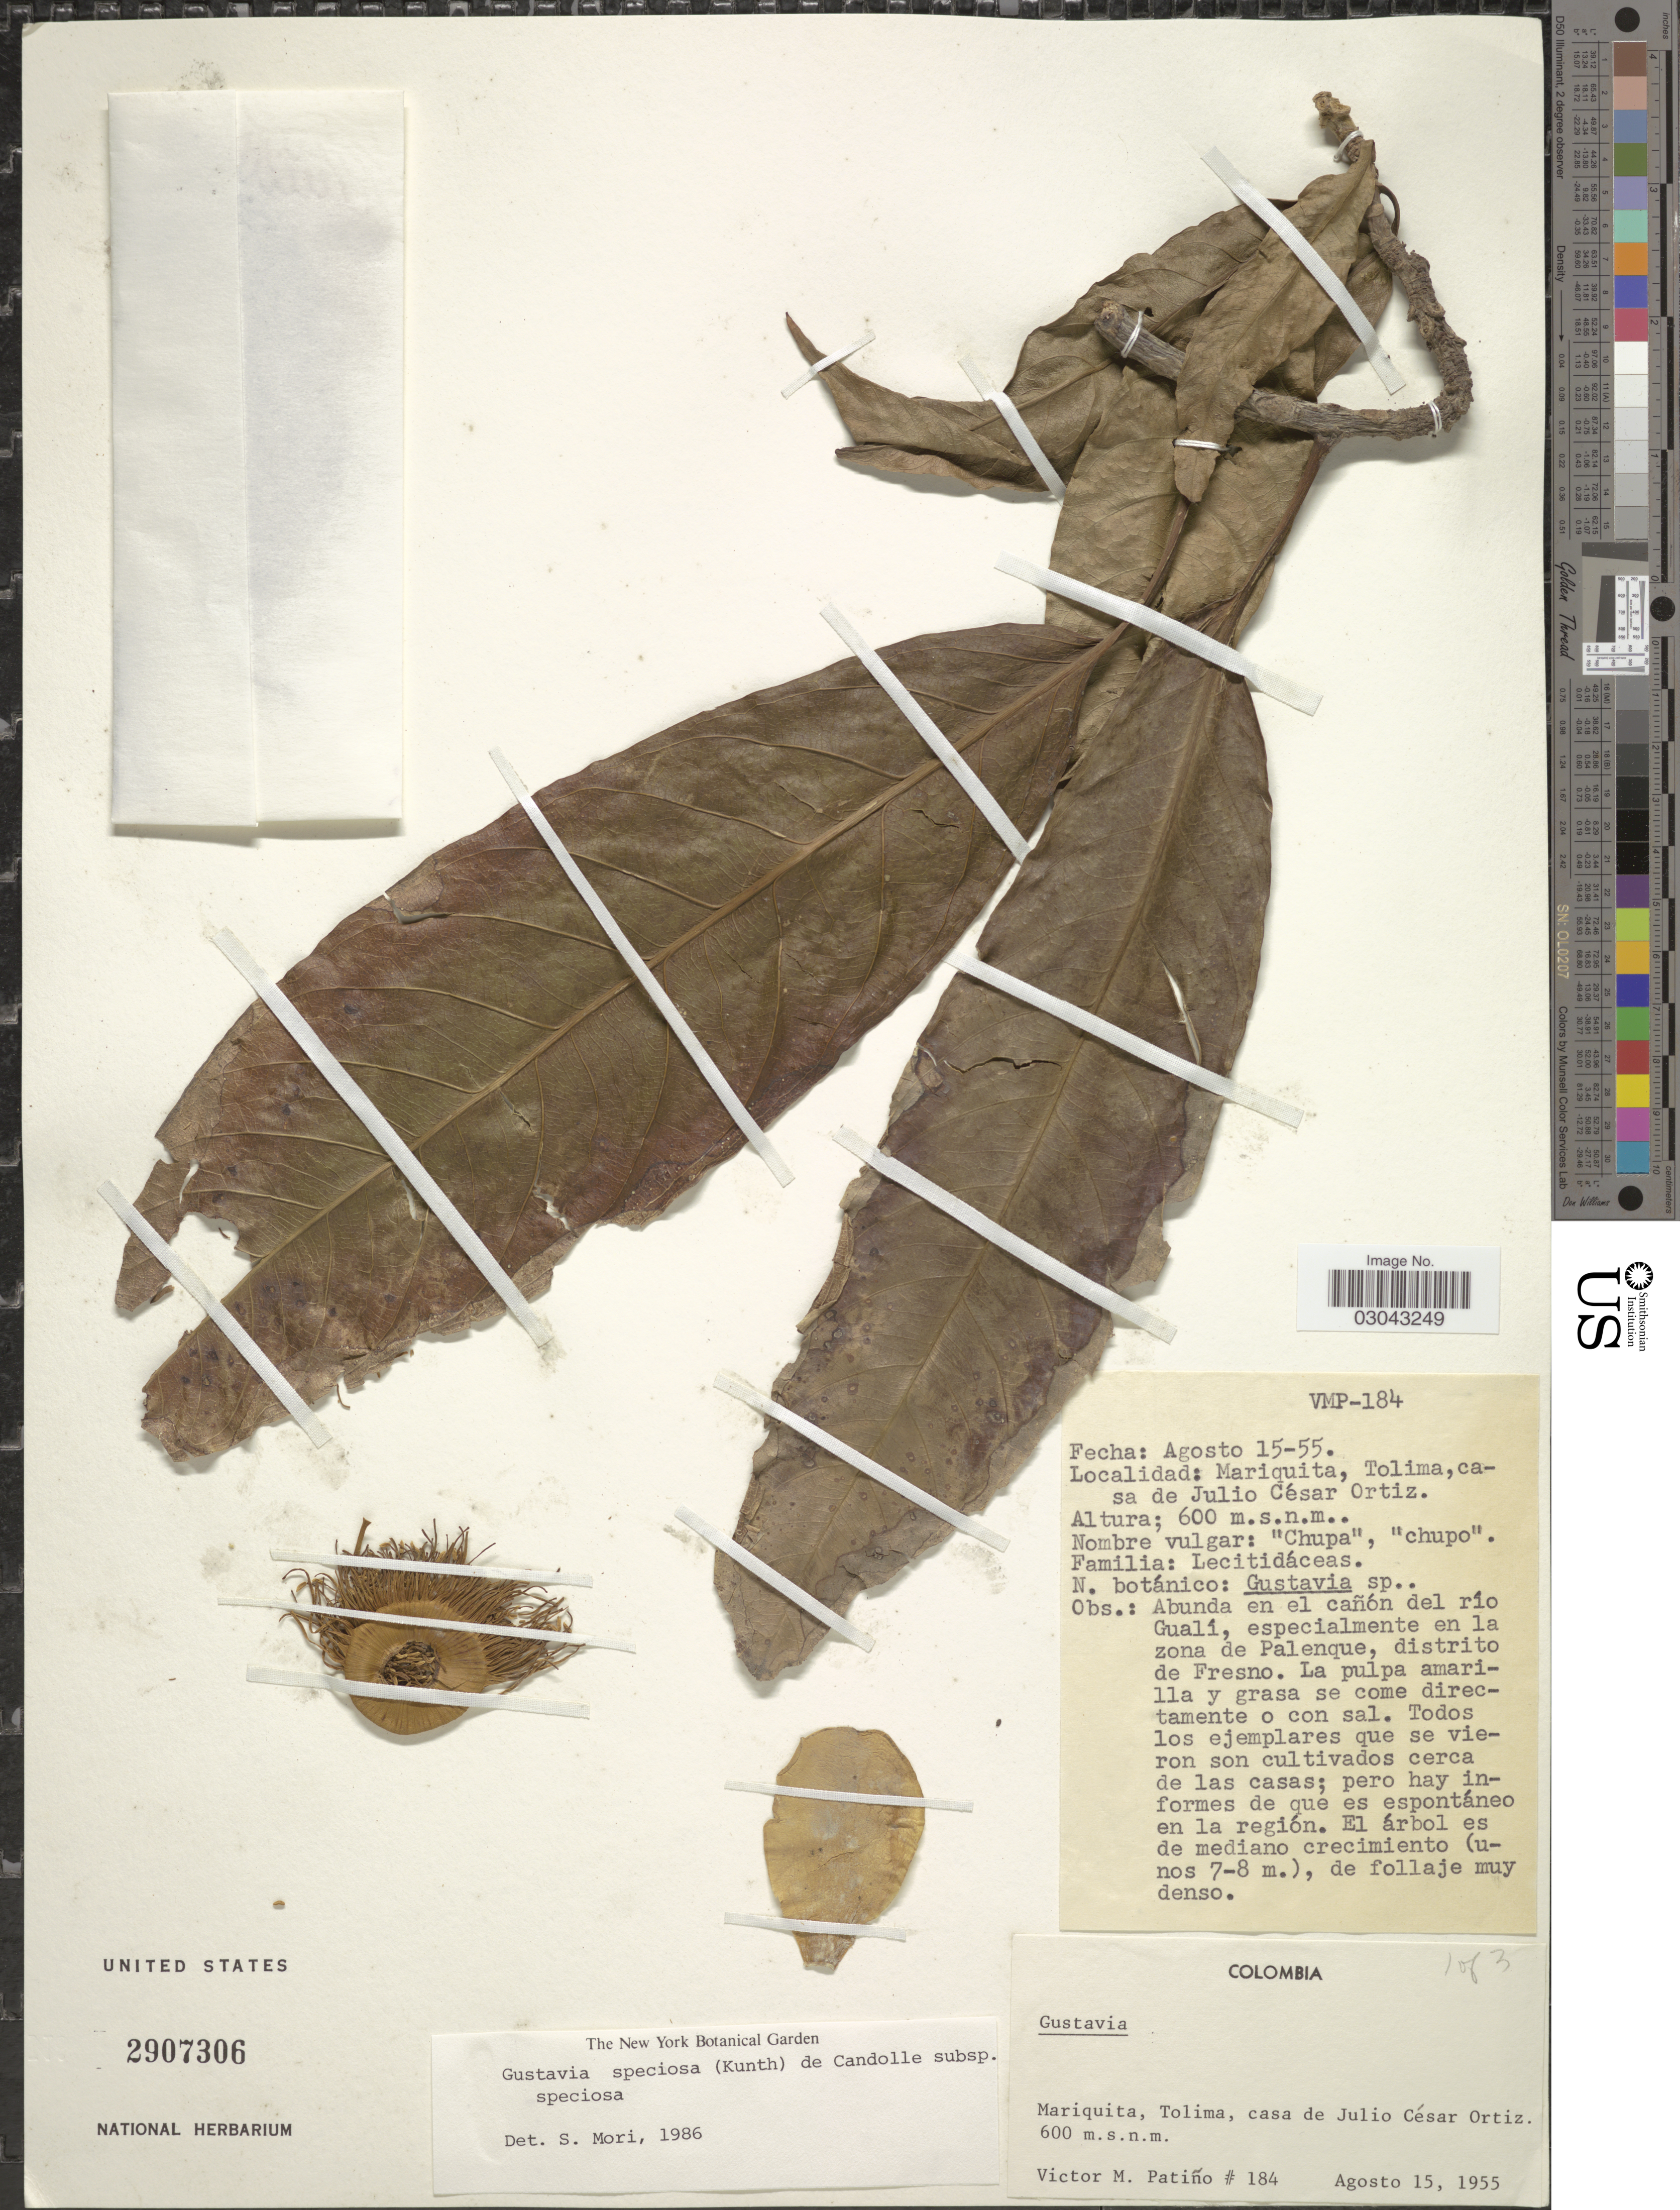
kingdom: Plantae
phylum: Tracheophyta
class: Magnoliopsida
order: Ericales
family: Lecythidaceae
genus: Gustavia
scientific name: Gustavia speciosa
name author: (Kunth) DC.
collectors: V. M. Patiño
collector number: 184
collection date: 1955-08-15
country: Colombia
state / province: Tolima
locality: Mariquita, Tolima, casa de Julio César Ortiz.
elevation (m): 600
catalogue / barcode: US 2907306